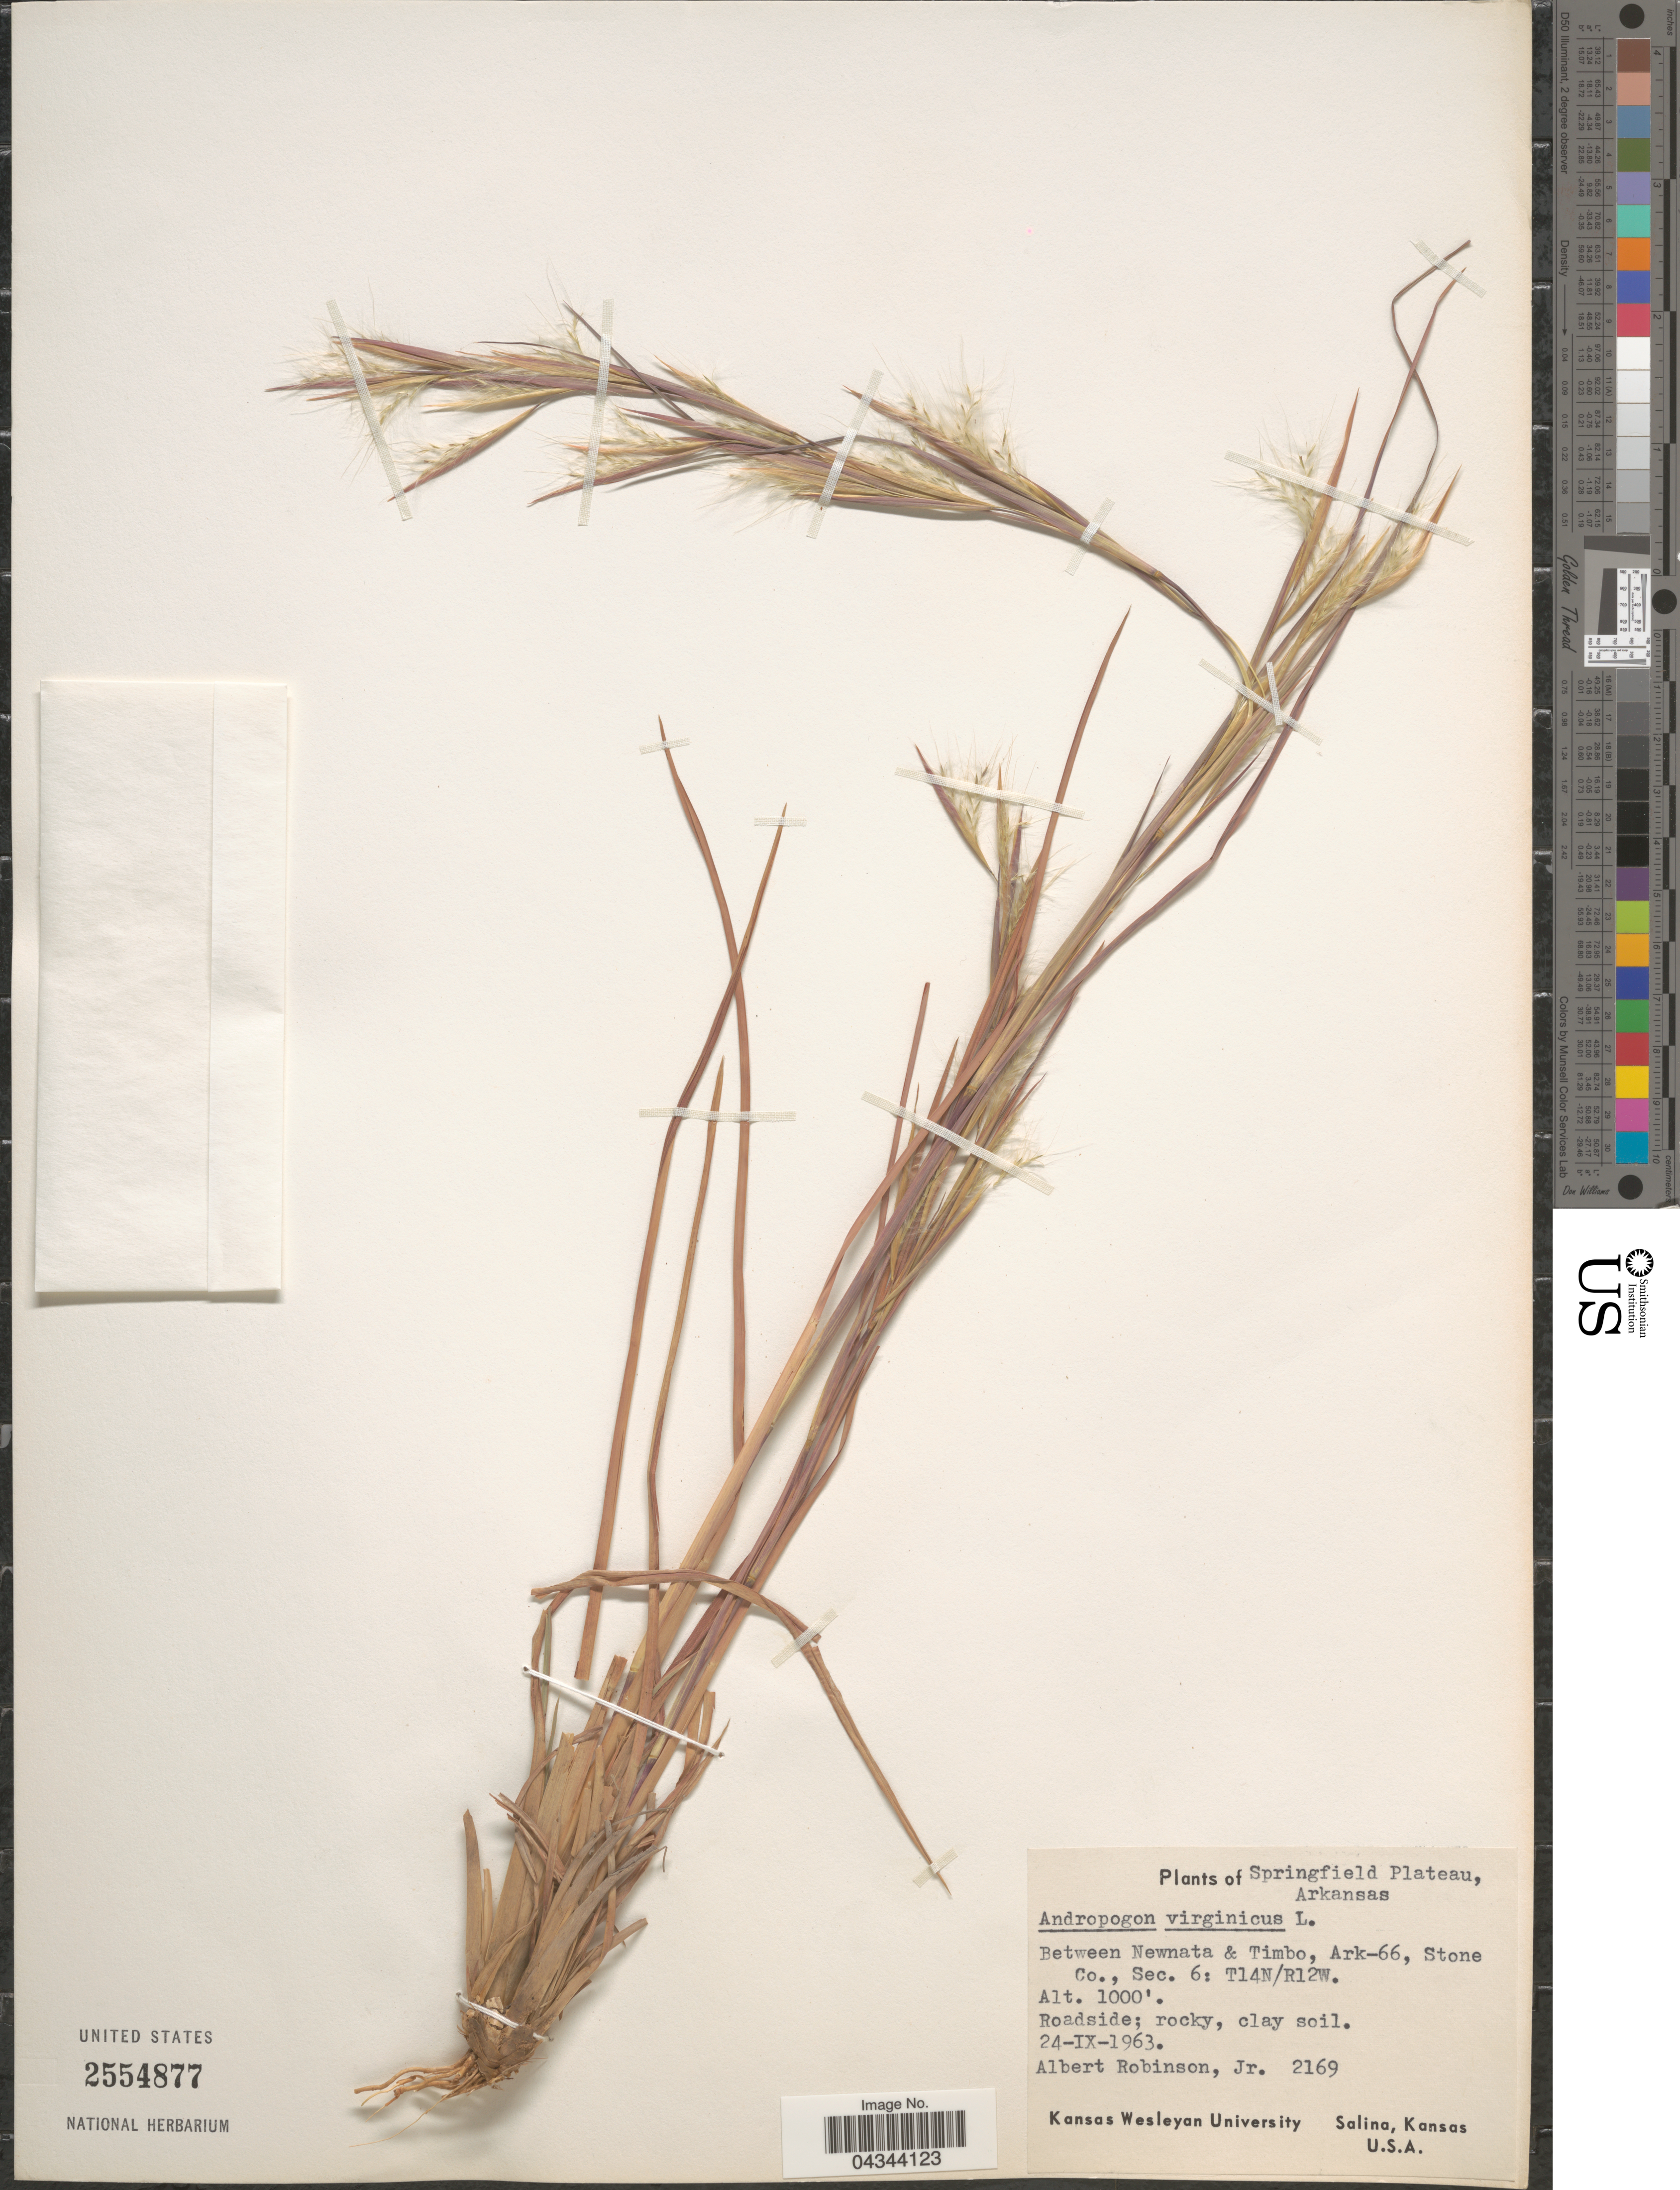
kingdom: Plantae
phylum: Tracheophyta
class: Liliopsida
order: Poales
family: Poaceae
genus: Andropogon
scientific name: Andropogon virginicus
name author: L.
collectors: A. Robinson Jr.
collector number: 2169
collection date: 1963-09-24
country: United States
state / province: Arkansas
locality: Springfield Plateau. Between Newnata & Timbo, Ark-66, Stone Co., Sec. 6: T14N/R12W.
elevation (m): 305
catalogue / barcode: US 2554877